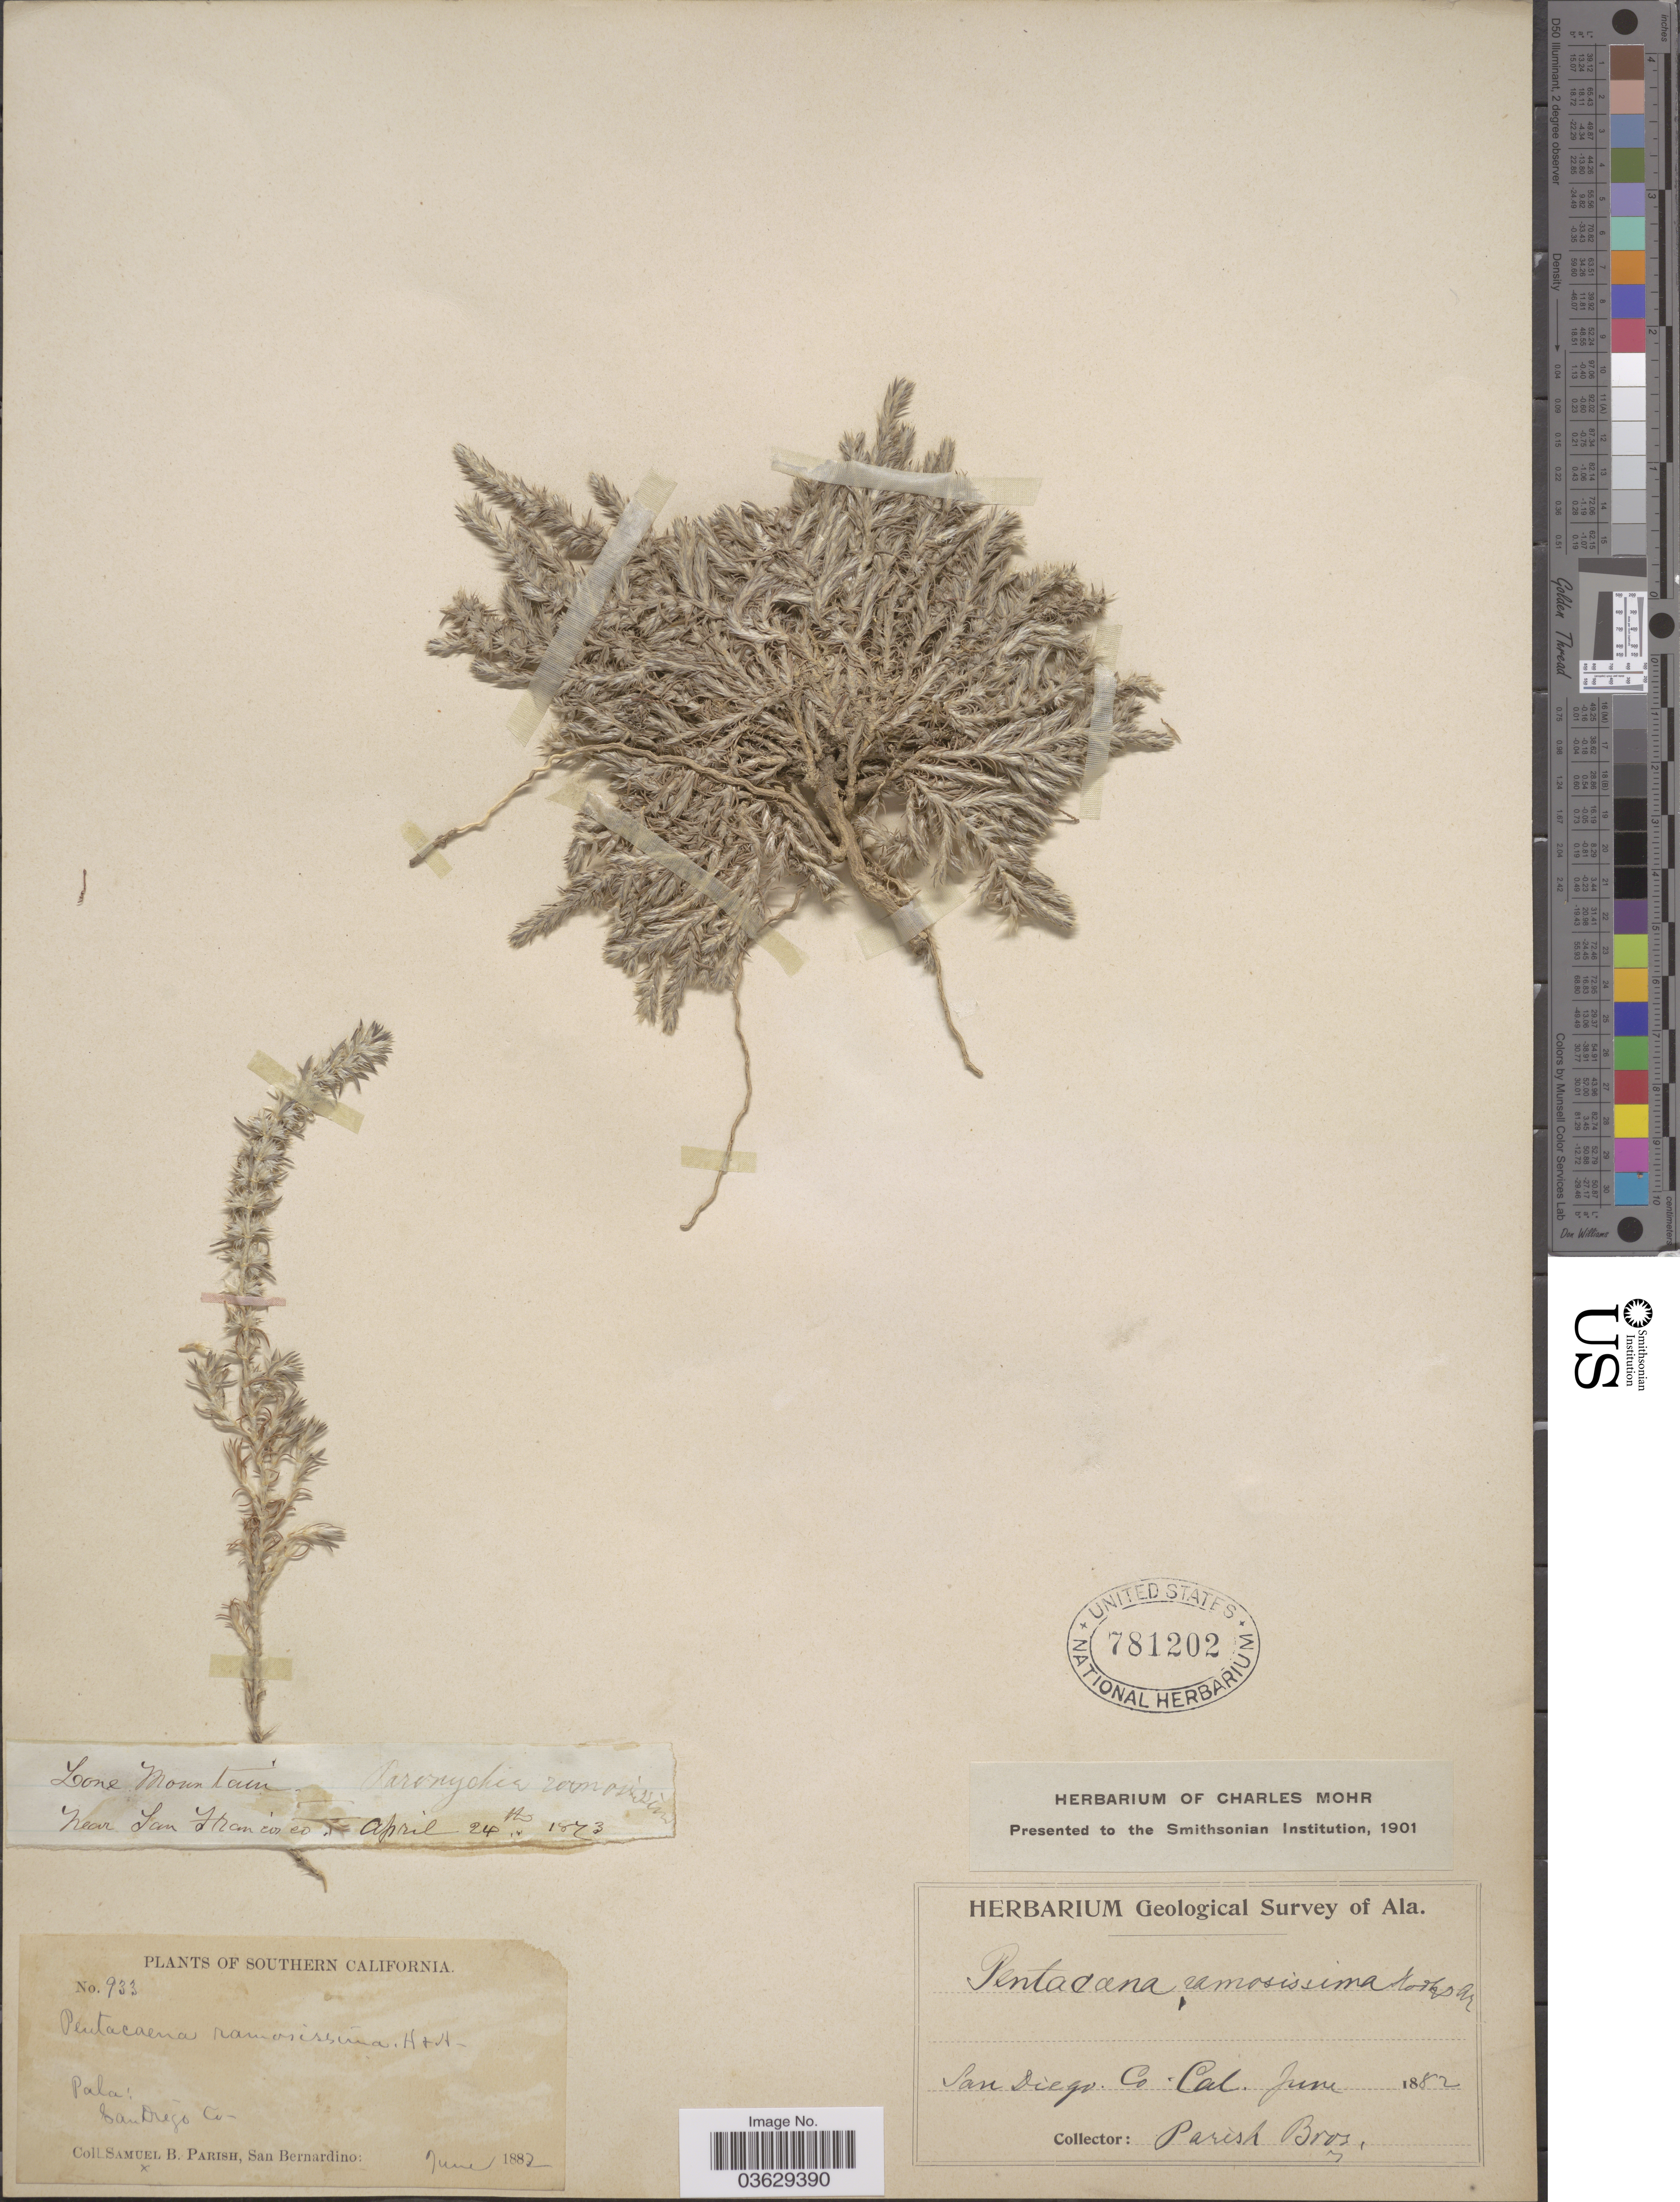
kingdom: Plantae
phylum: Tracheophyta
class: Magnoliopsida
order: Caryophyllales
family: Caryophyllaceae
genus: Cardionema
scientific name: Cardionema ramosissimum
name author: (Weinm.) A. Nelson & J.F. Macbr.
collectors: S. B. Parish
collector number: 933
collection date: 1882-06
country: United States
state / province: California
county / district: San Diego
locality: Southern California. Pala: San Diego Co.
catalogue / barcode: US 781202